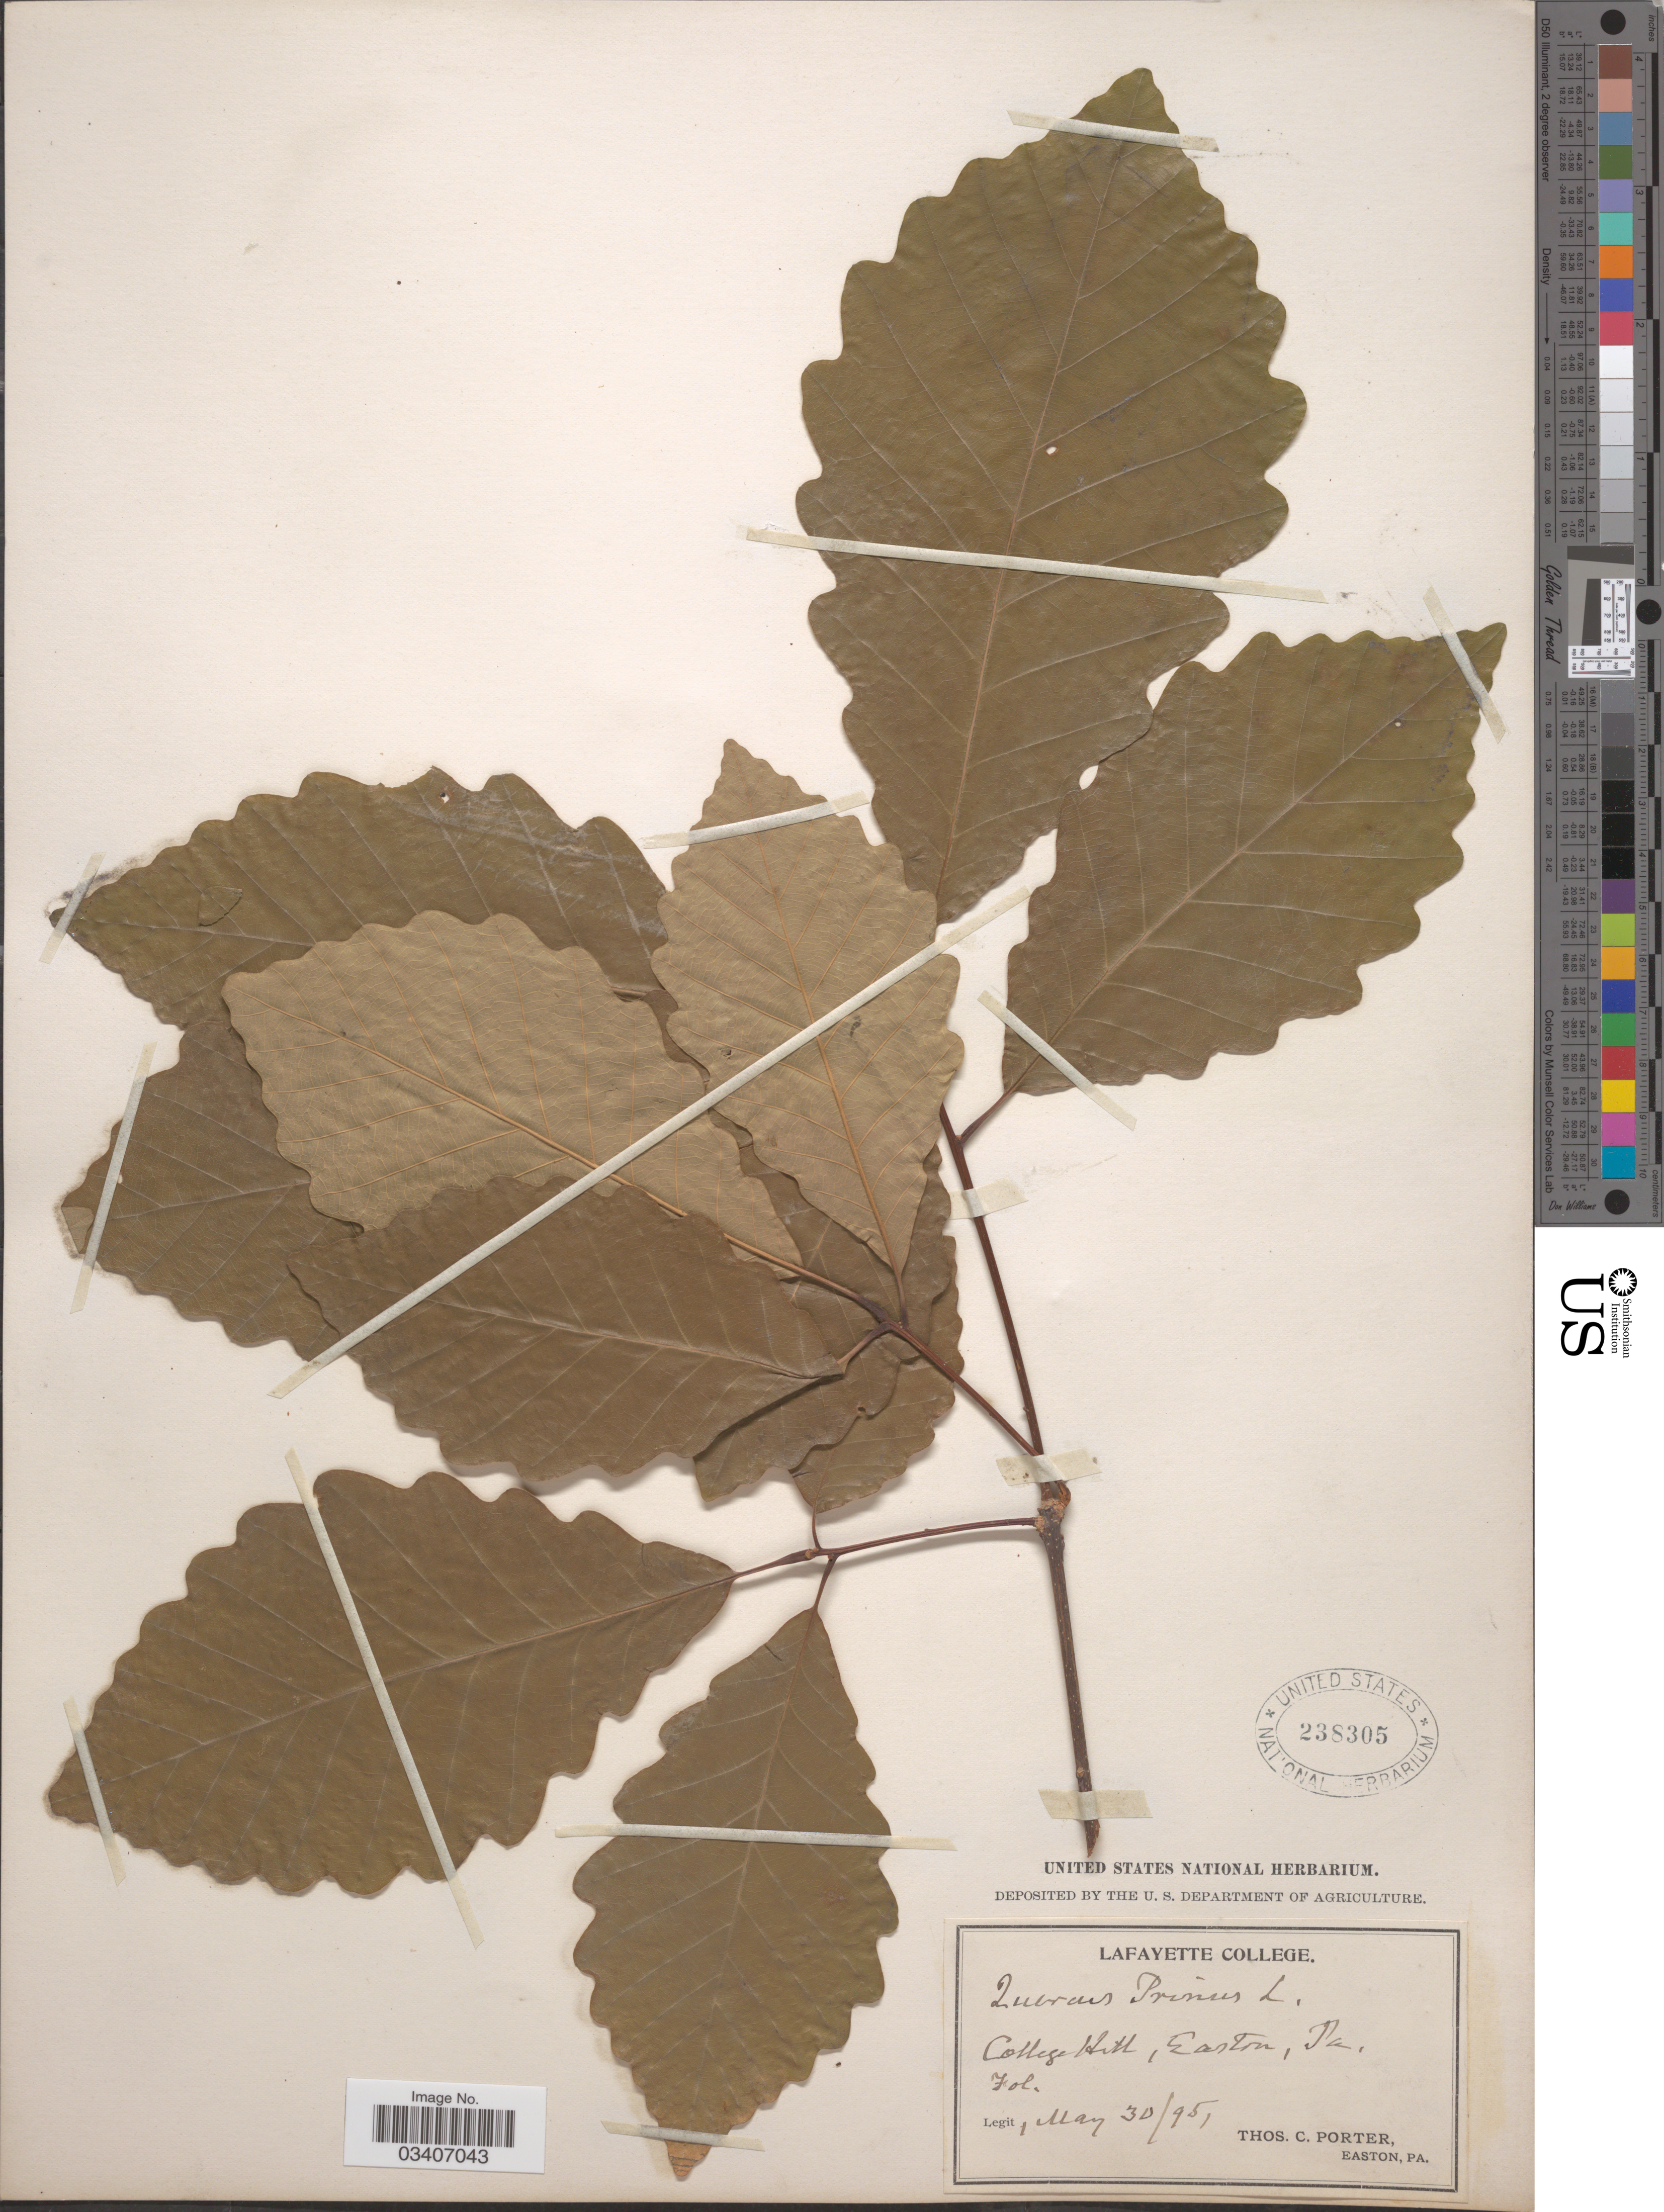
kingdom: Plantae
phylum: Tracheophyta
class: Magnoliopsida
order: Fagales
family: Fagaceae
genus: Quercus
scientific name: Quercus montana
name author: Willd.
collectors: T. Porter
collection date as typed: Transcribed d/m/y: 30/5/95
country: United States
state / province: Pennsylvania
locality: College Hill, Easton, Fol.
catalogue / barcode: US 238305